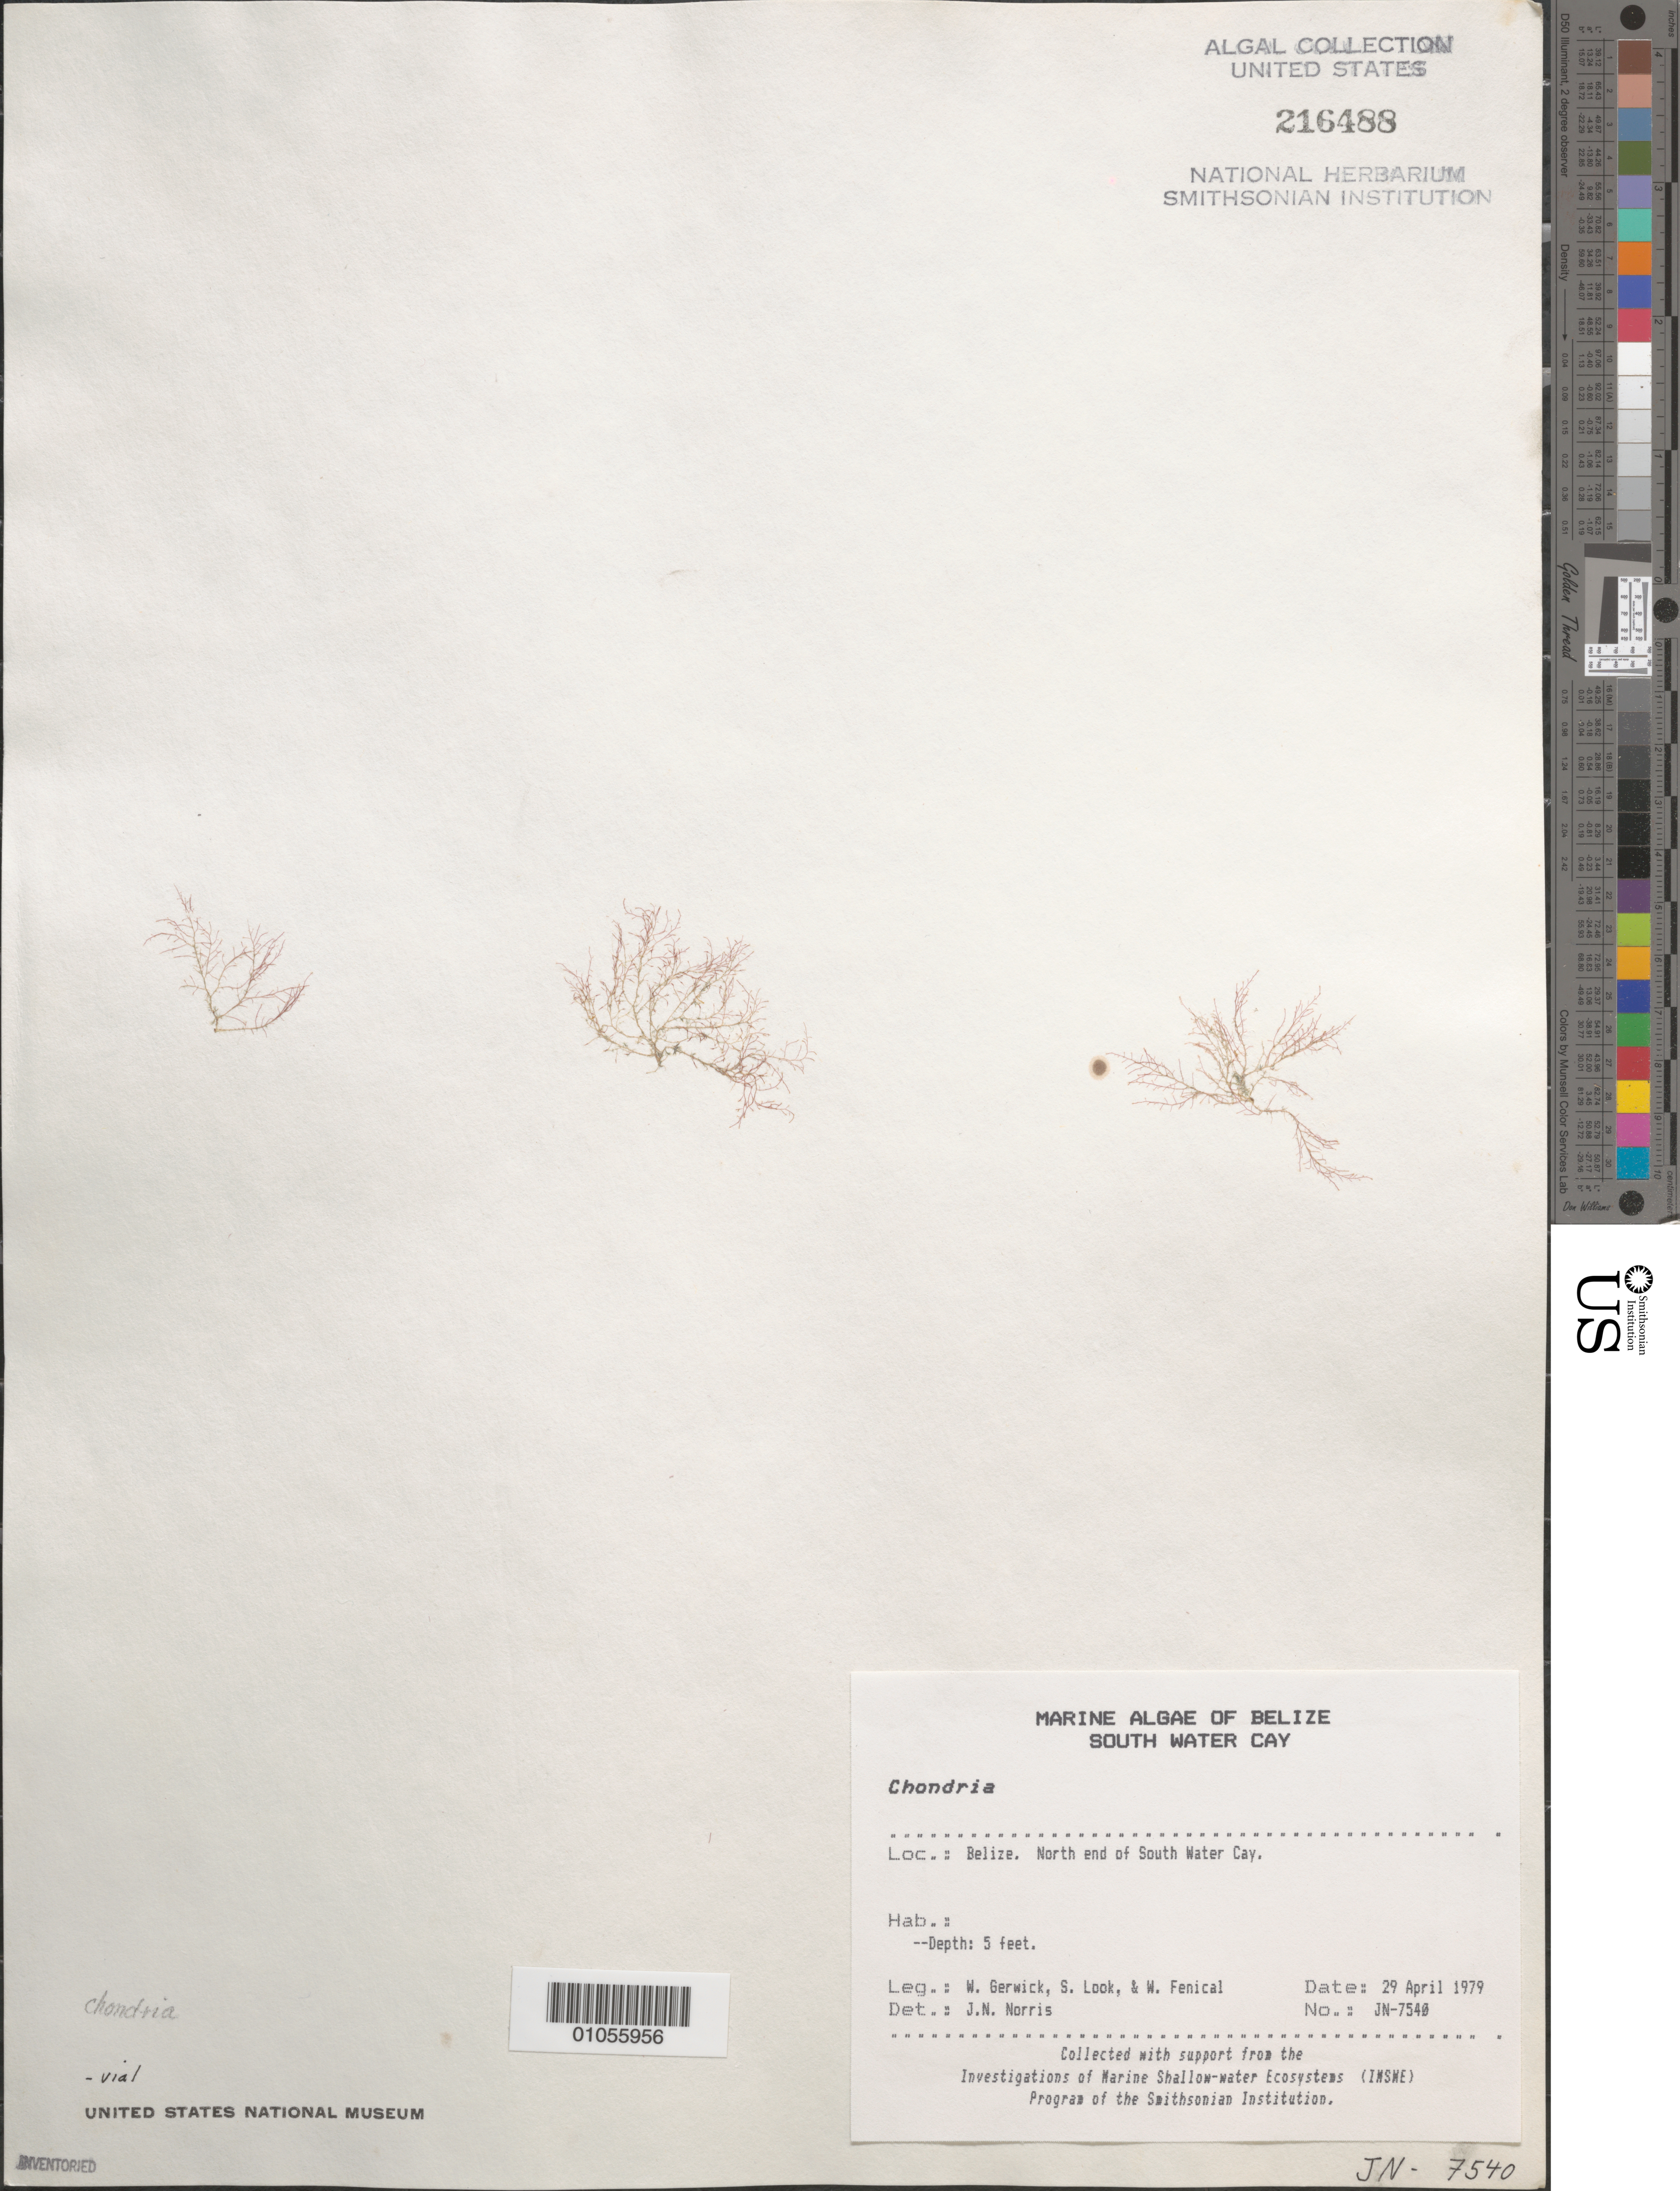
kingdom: Plantae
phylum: Rhodophyta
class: Florideophyceae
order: Ceramiales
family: Rhodomelaceae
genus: Chondria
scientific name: Chondria sp.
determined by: Norris, James N.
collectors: W. Gerwick, S. Look & W. Fenical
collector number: JN-7540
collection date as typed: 29 Apr 1979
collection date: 1979-04-29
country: Belize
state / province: Stann Creek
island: South Water Cay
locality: North end of South Water Cay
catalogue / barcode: US 216488